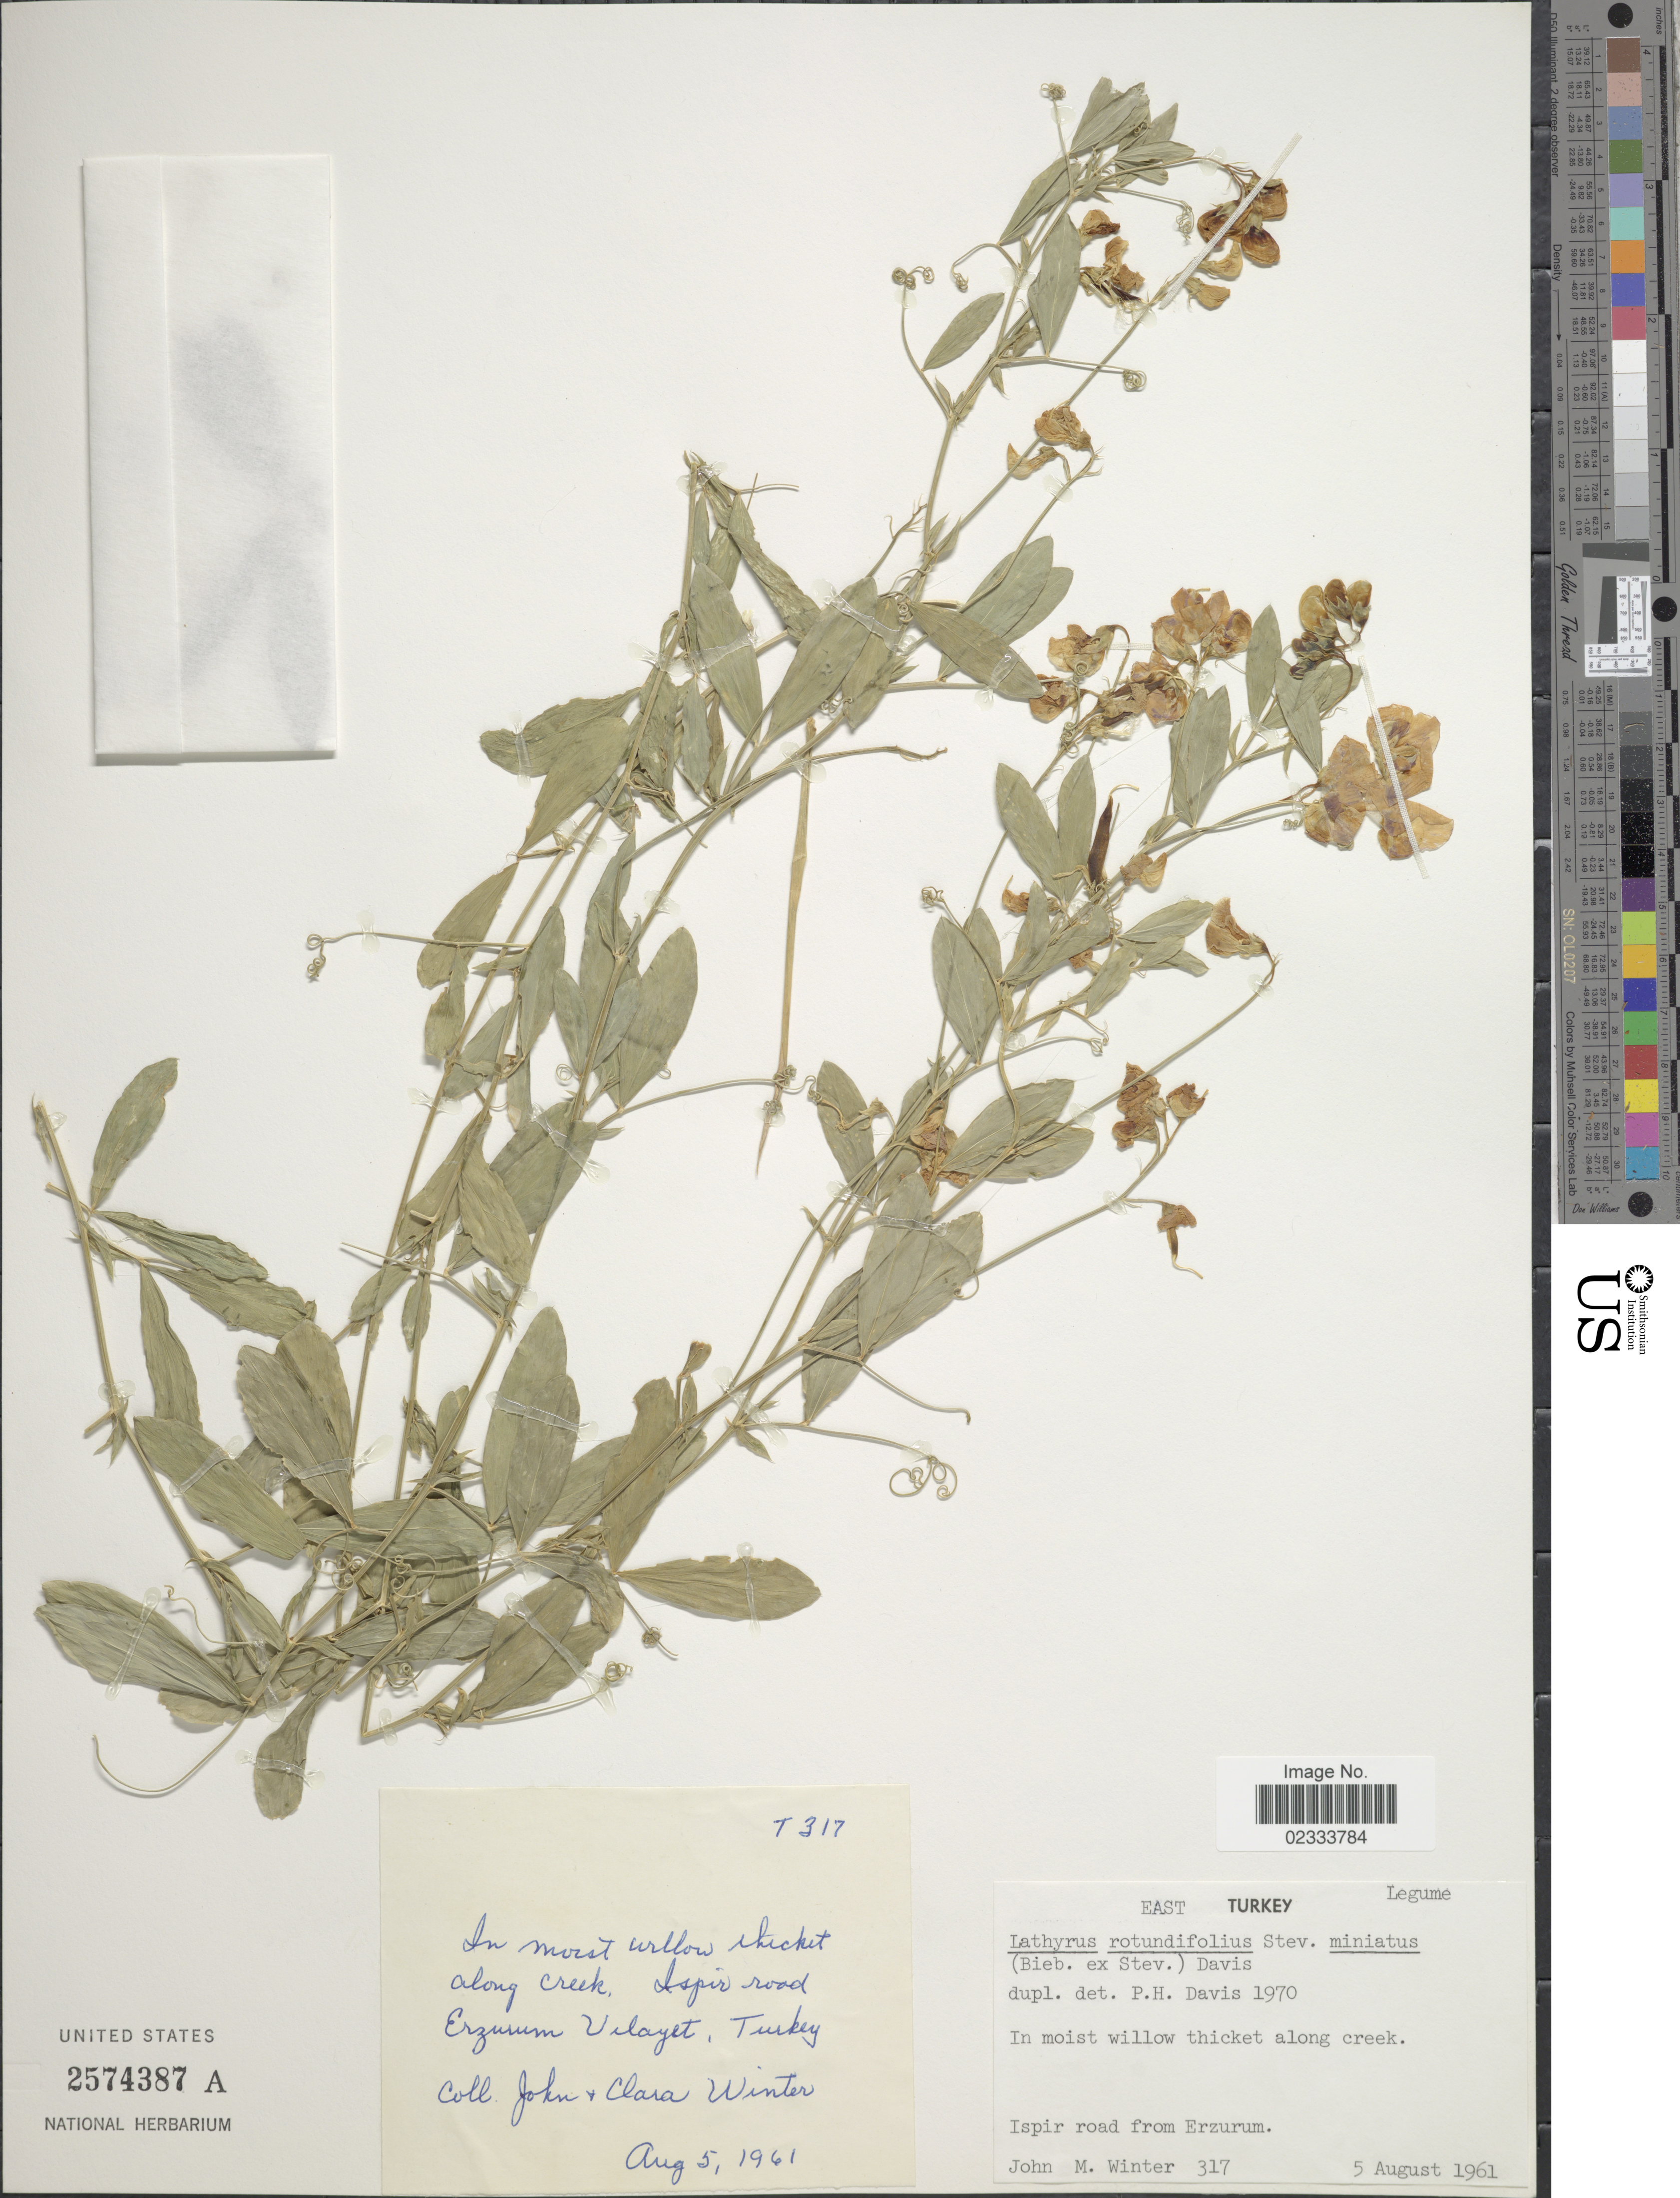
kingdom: Plantae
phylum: Tracheophyta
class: Magnoliopsida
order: Fabales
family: Fabaceae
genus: Lathyrus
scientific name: Lathyrus rotundifolius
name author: Willd.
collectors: J. M. Winter & C. Winter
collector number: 317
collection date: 1961-08-05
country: Turkey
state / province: Erzurum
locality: East Turkey, in moist willow thicket along creek, Ispir road, Erzurum Vilayet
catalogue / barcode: US 2574387A